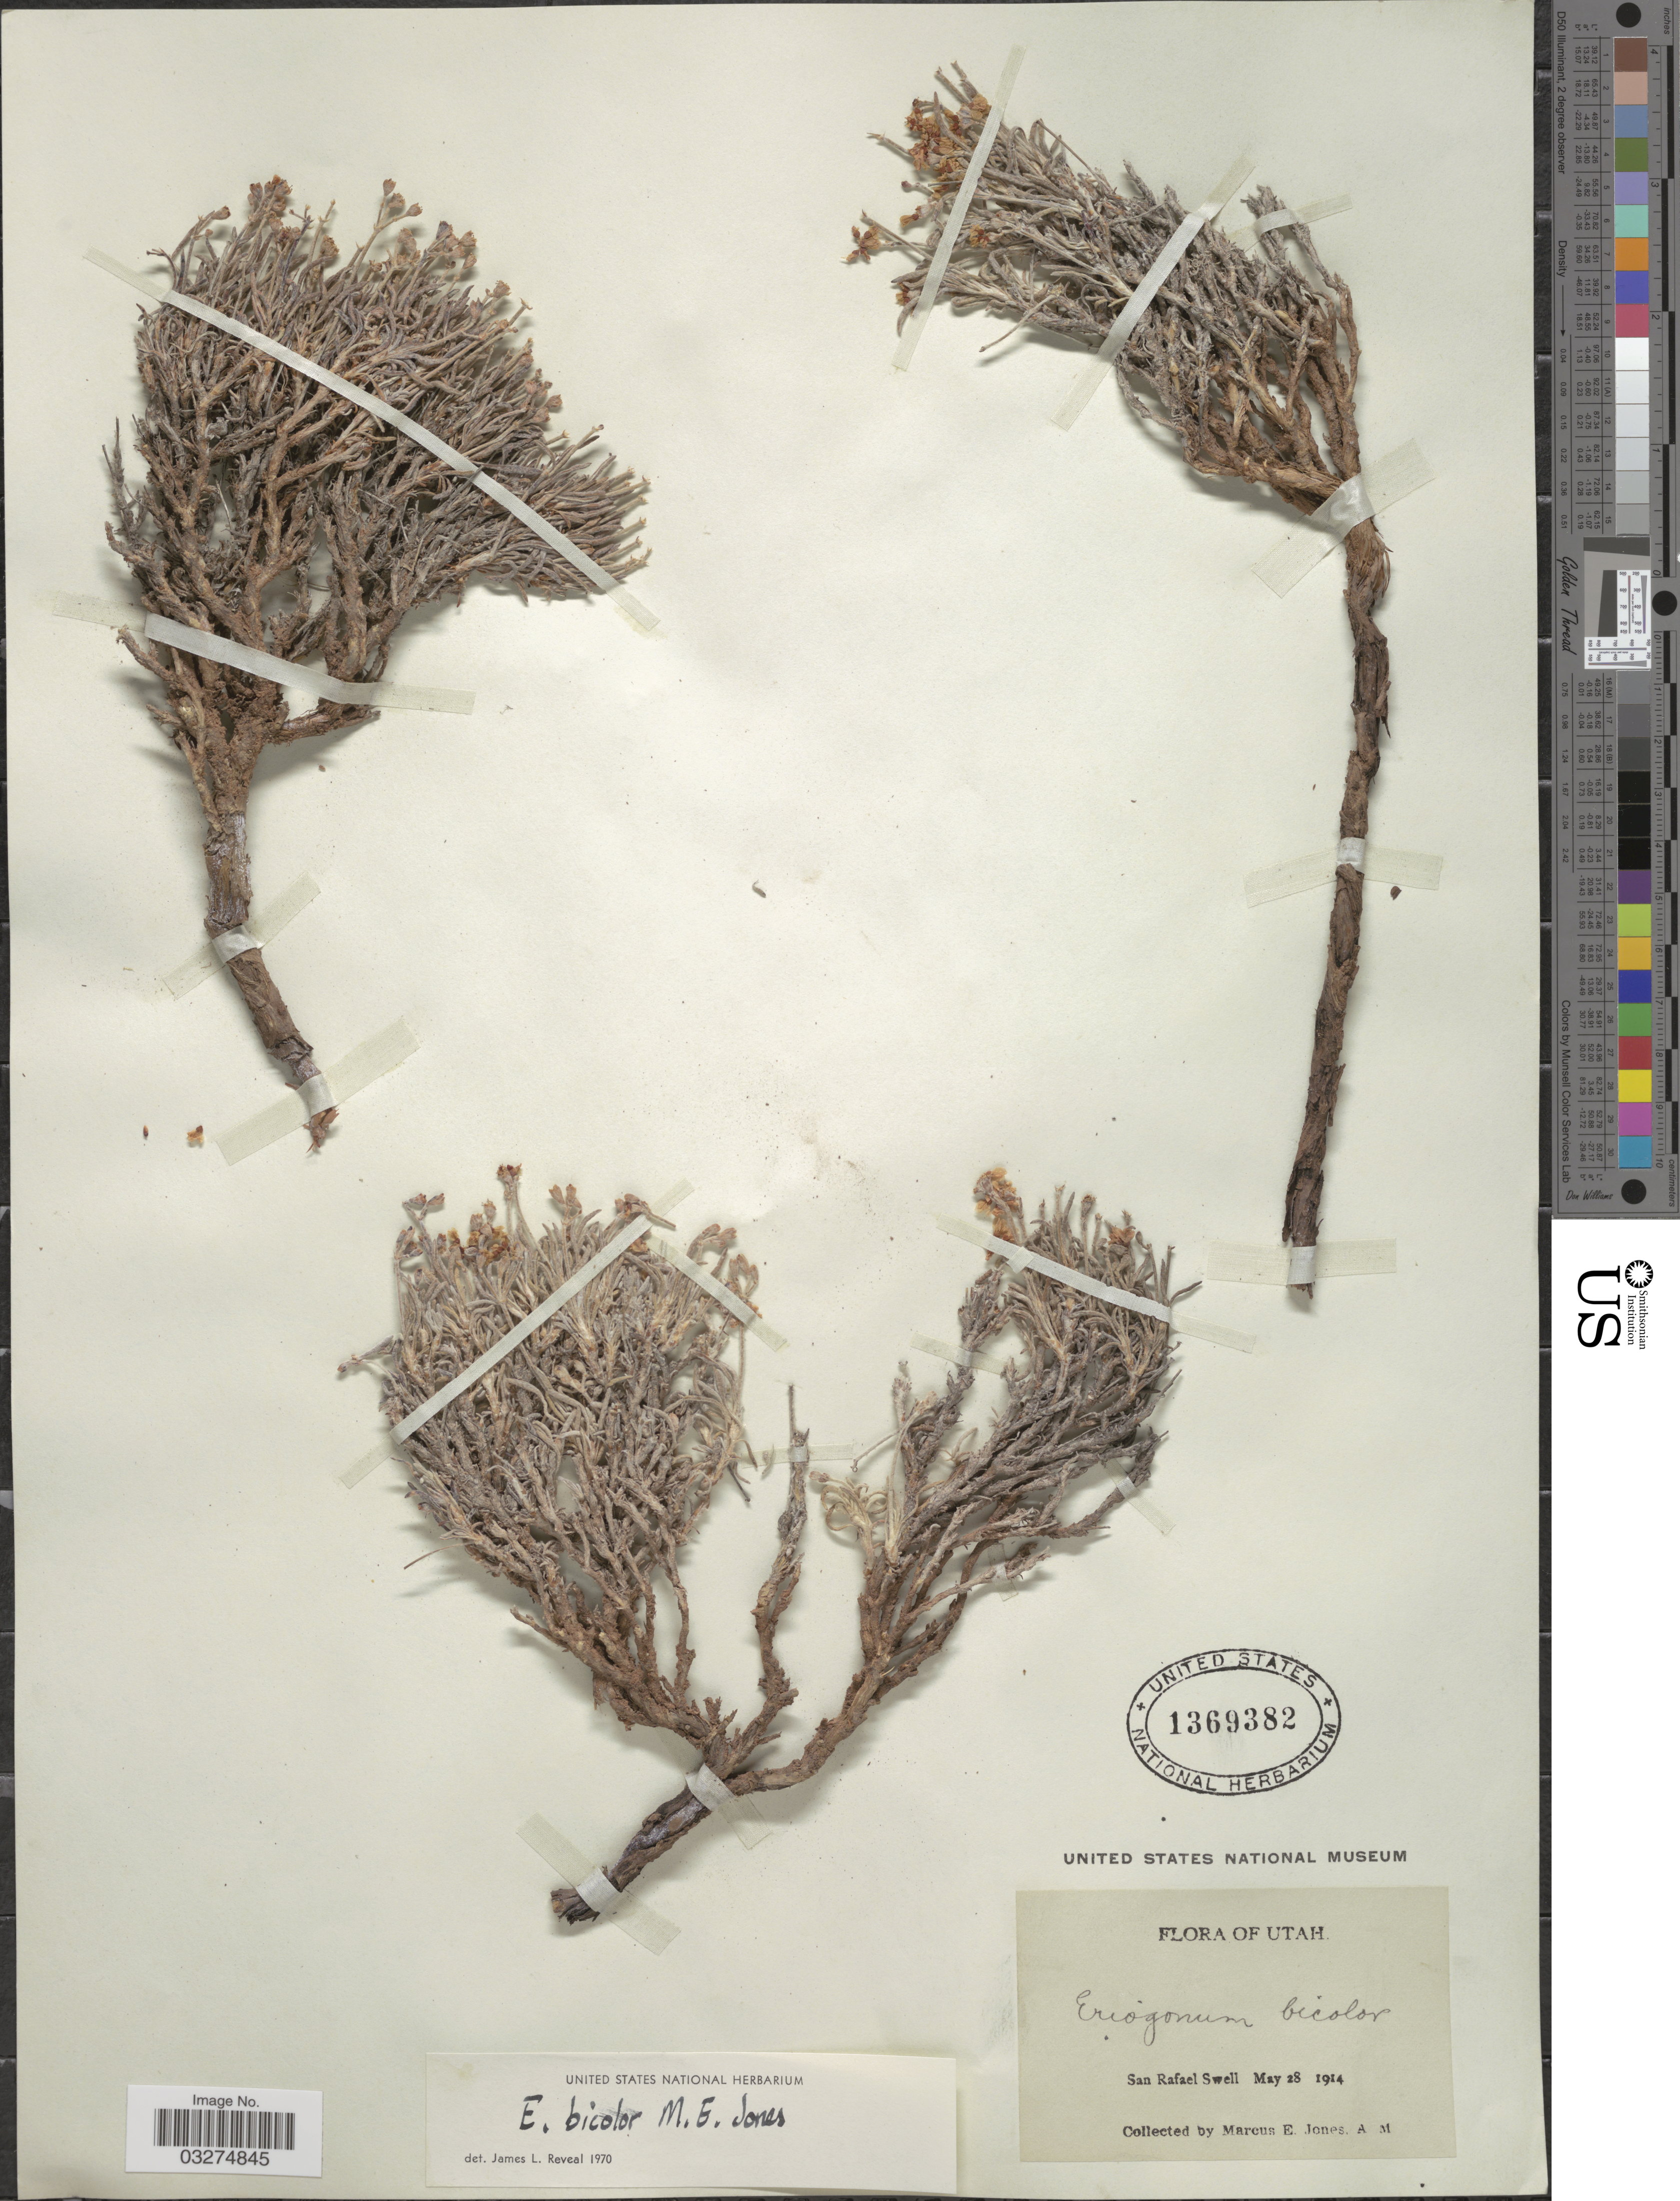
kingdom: Plantae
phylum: Tracheophyta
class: Magnoliopsida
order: Caryophyllales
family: Polygonaceae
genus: Eriogonum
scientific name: Eriogonum bicolor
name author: M.E. Jones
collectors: M. E. Jones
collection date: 1914-05-28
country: United States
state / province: Utah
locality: San Rafael Swell.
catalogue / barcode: US 1369382